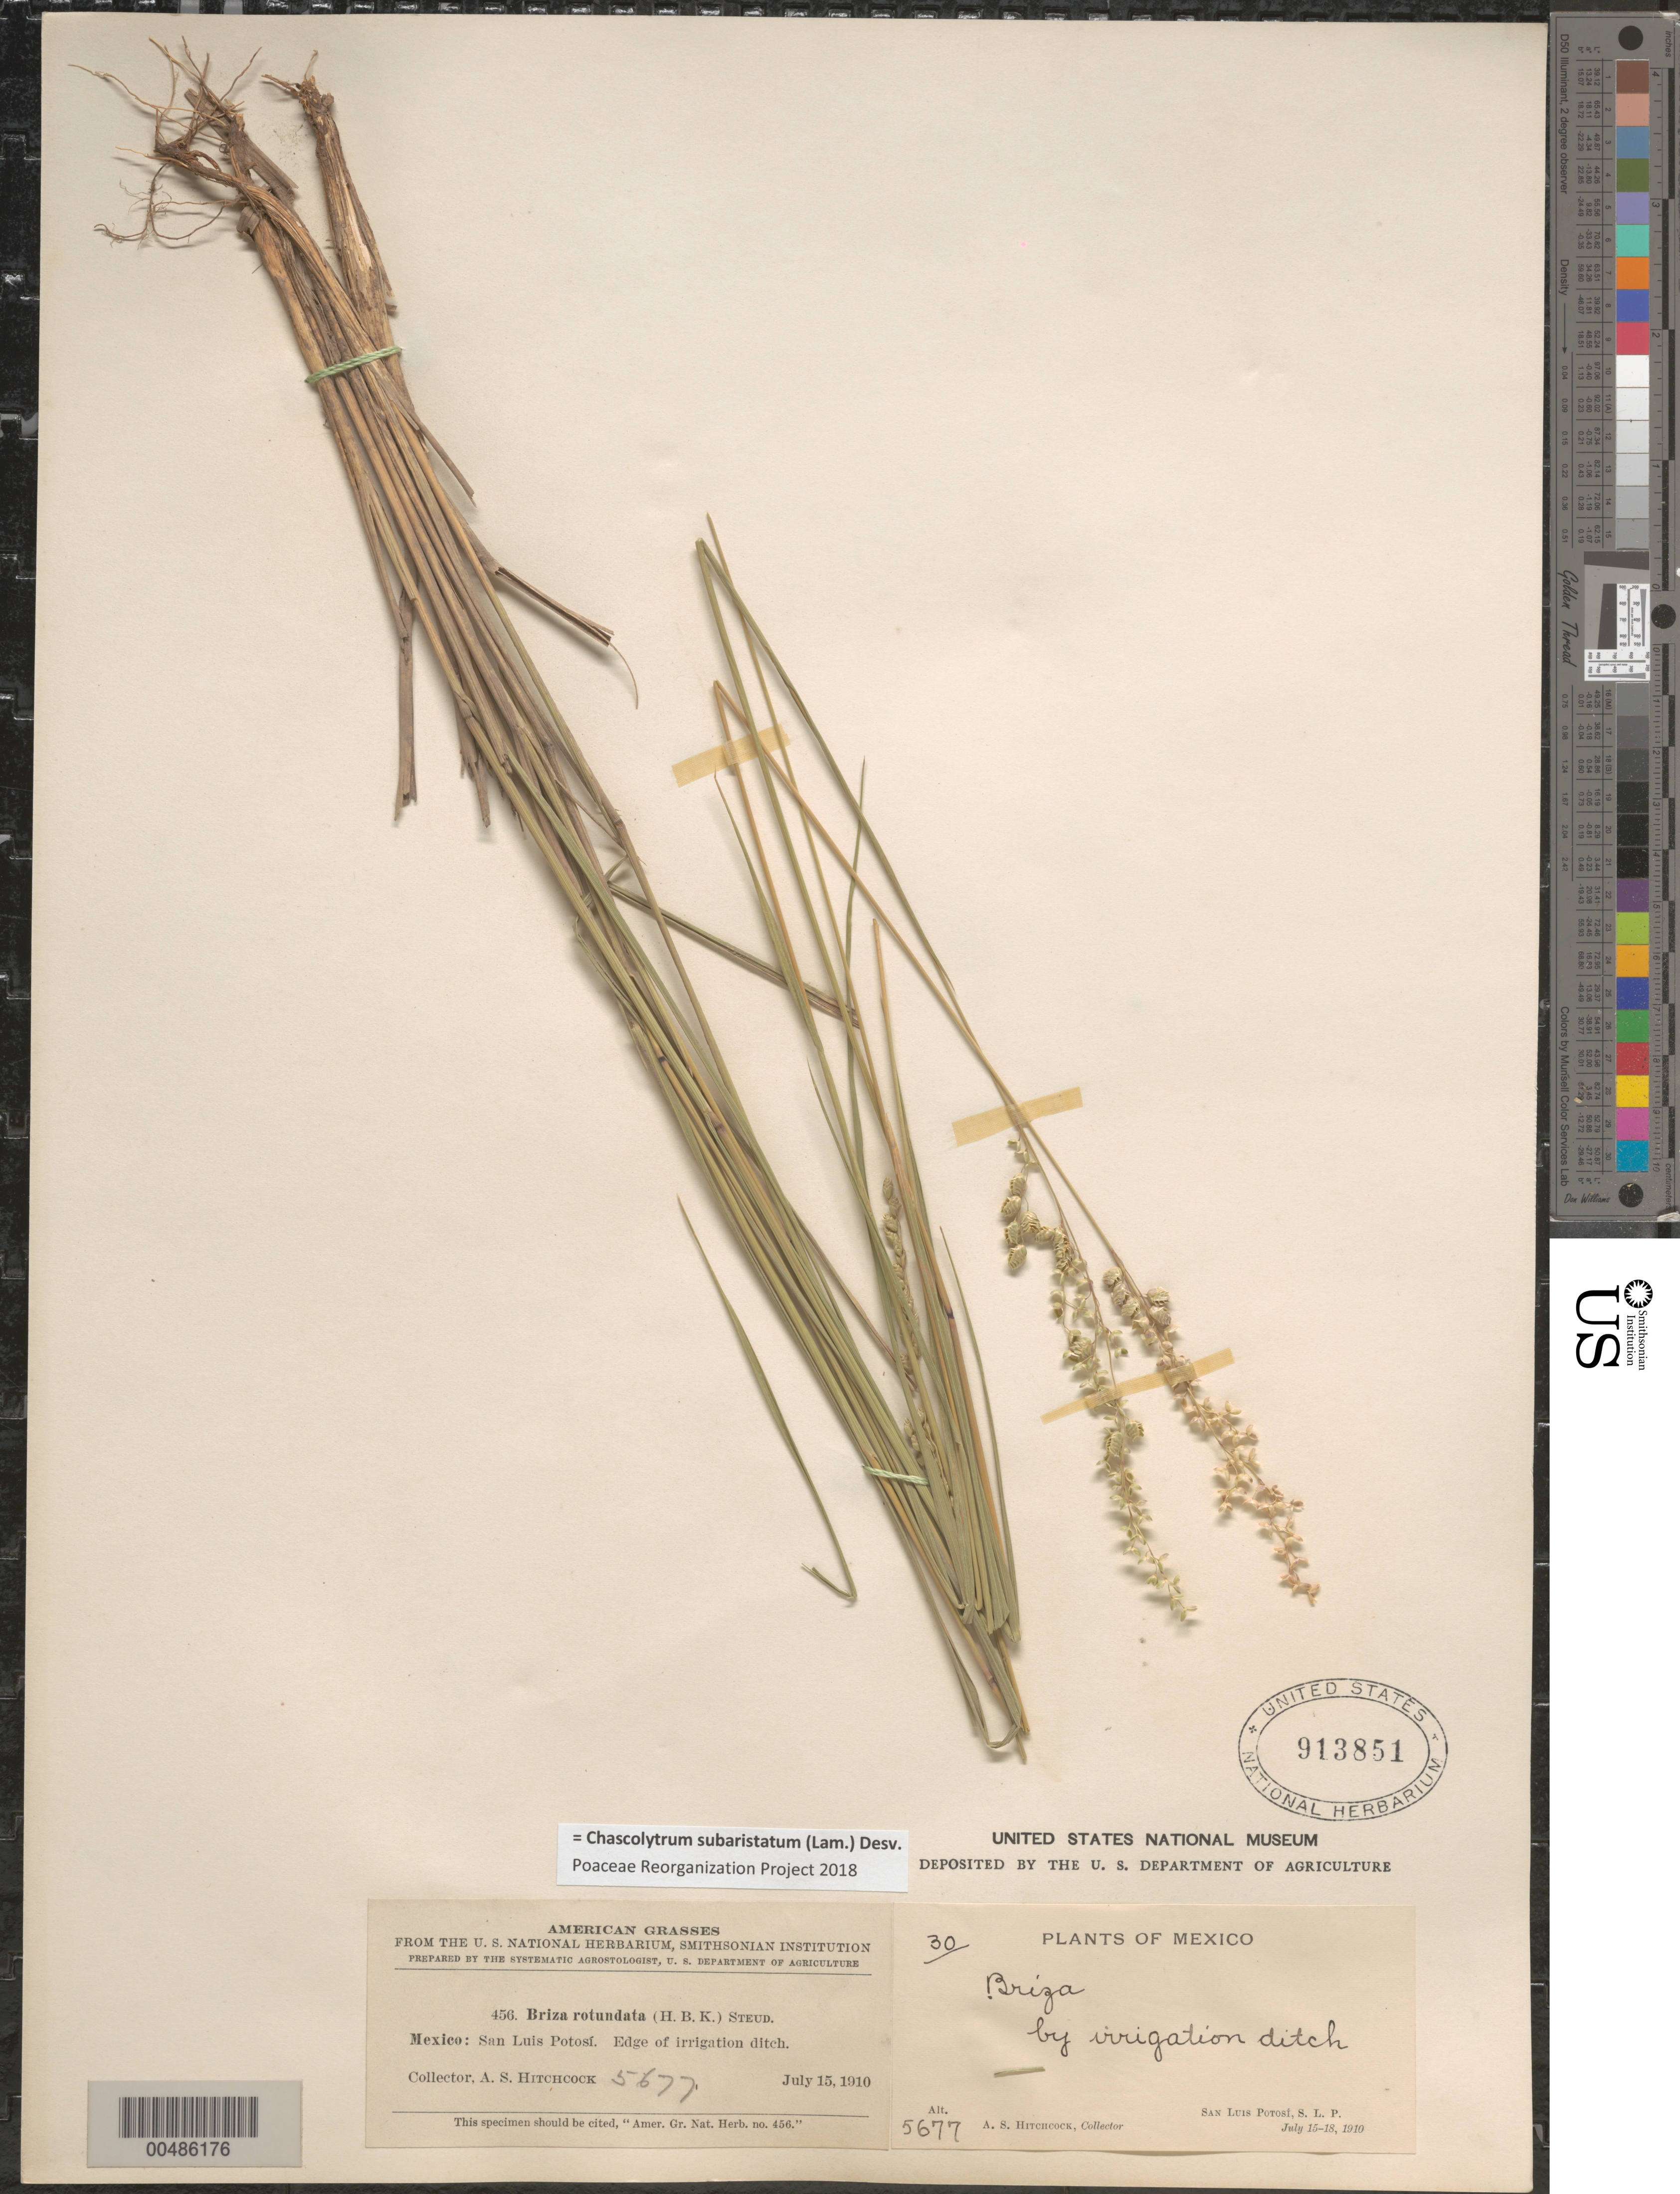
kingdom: Plantae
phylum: Tracheophyta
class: Liliopsida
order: Poales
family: Poaceae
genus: Chascolytrum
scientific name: Chascolytrum subaristatum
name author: (Lam.) Desv.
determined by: Poaceae Reorganization Project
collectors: A. S. Hitchcock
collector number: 5677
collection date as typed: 15 Jul 1910 to 18 Jul 1910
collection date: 1910-07-15/1910-07-18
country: Mexico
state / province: San Luis Potosi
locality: San Luis Potos¡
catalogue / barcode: US 913851